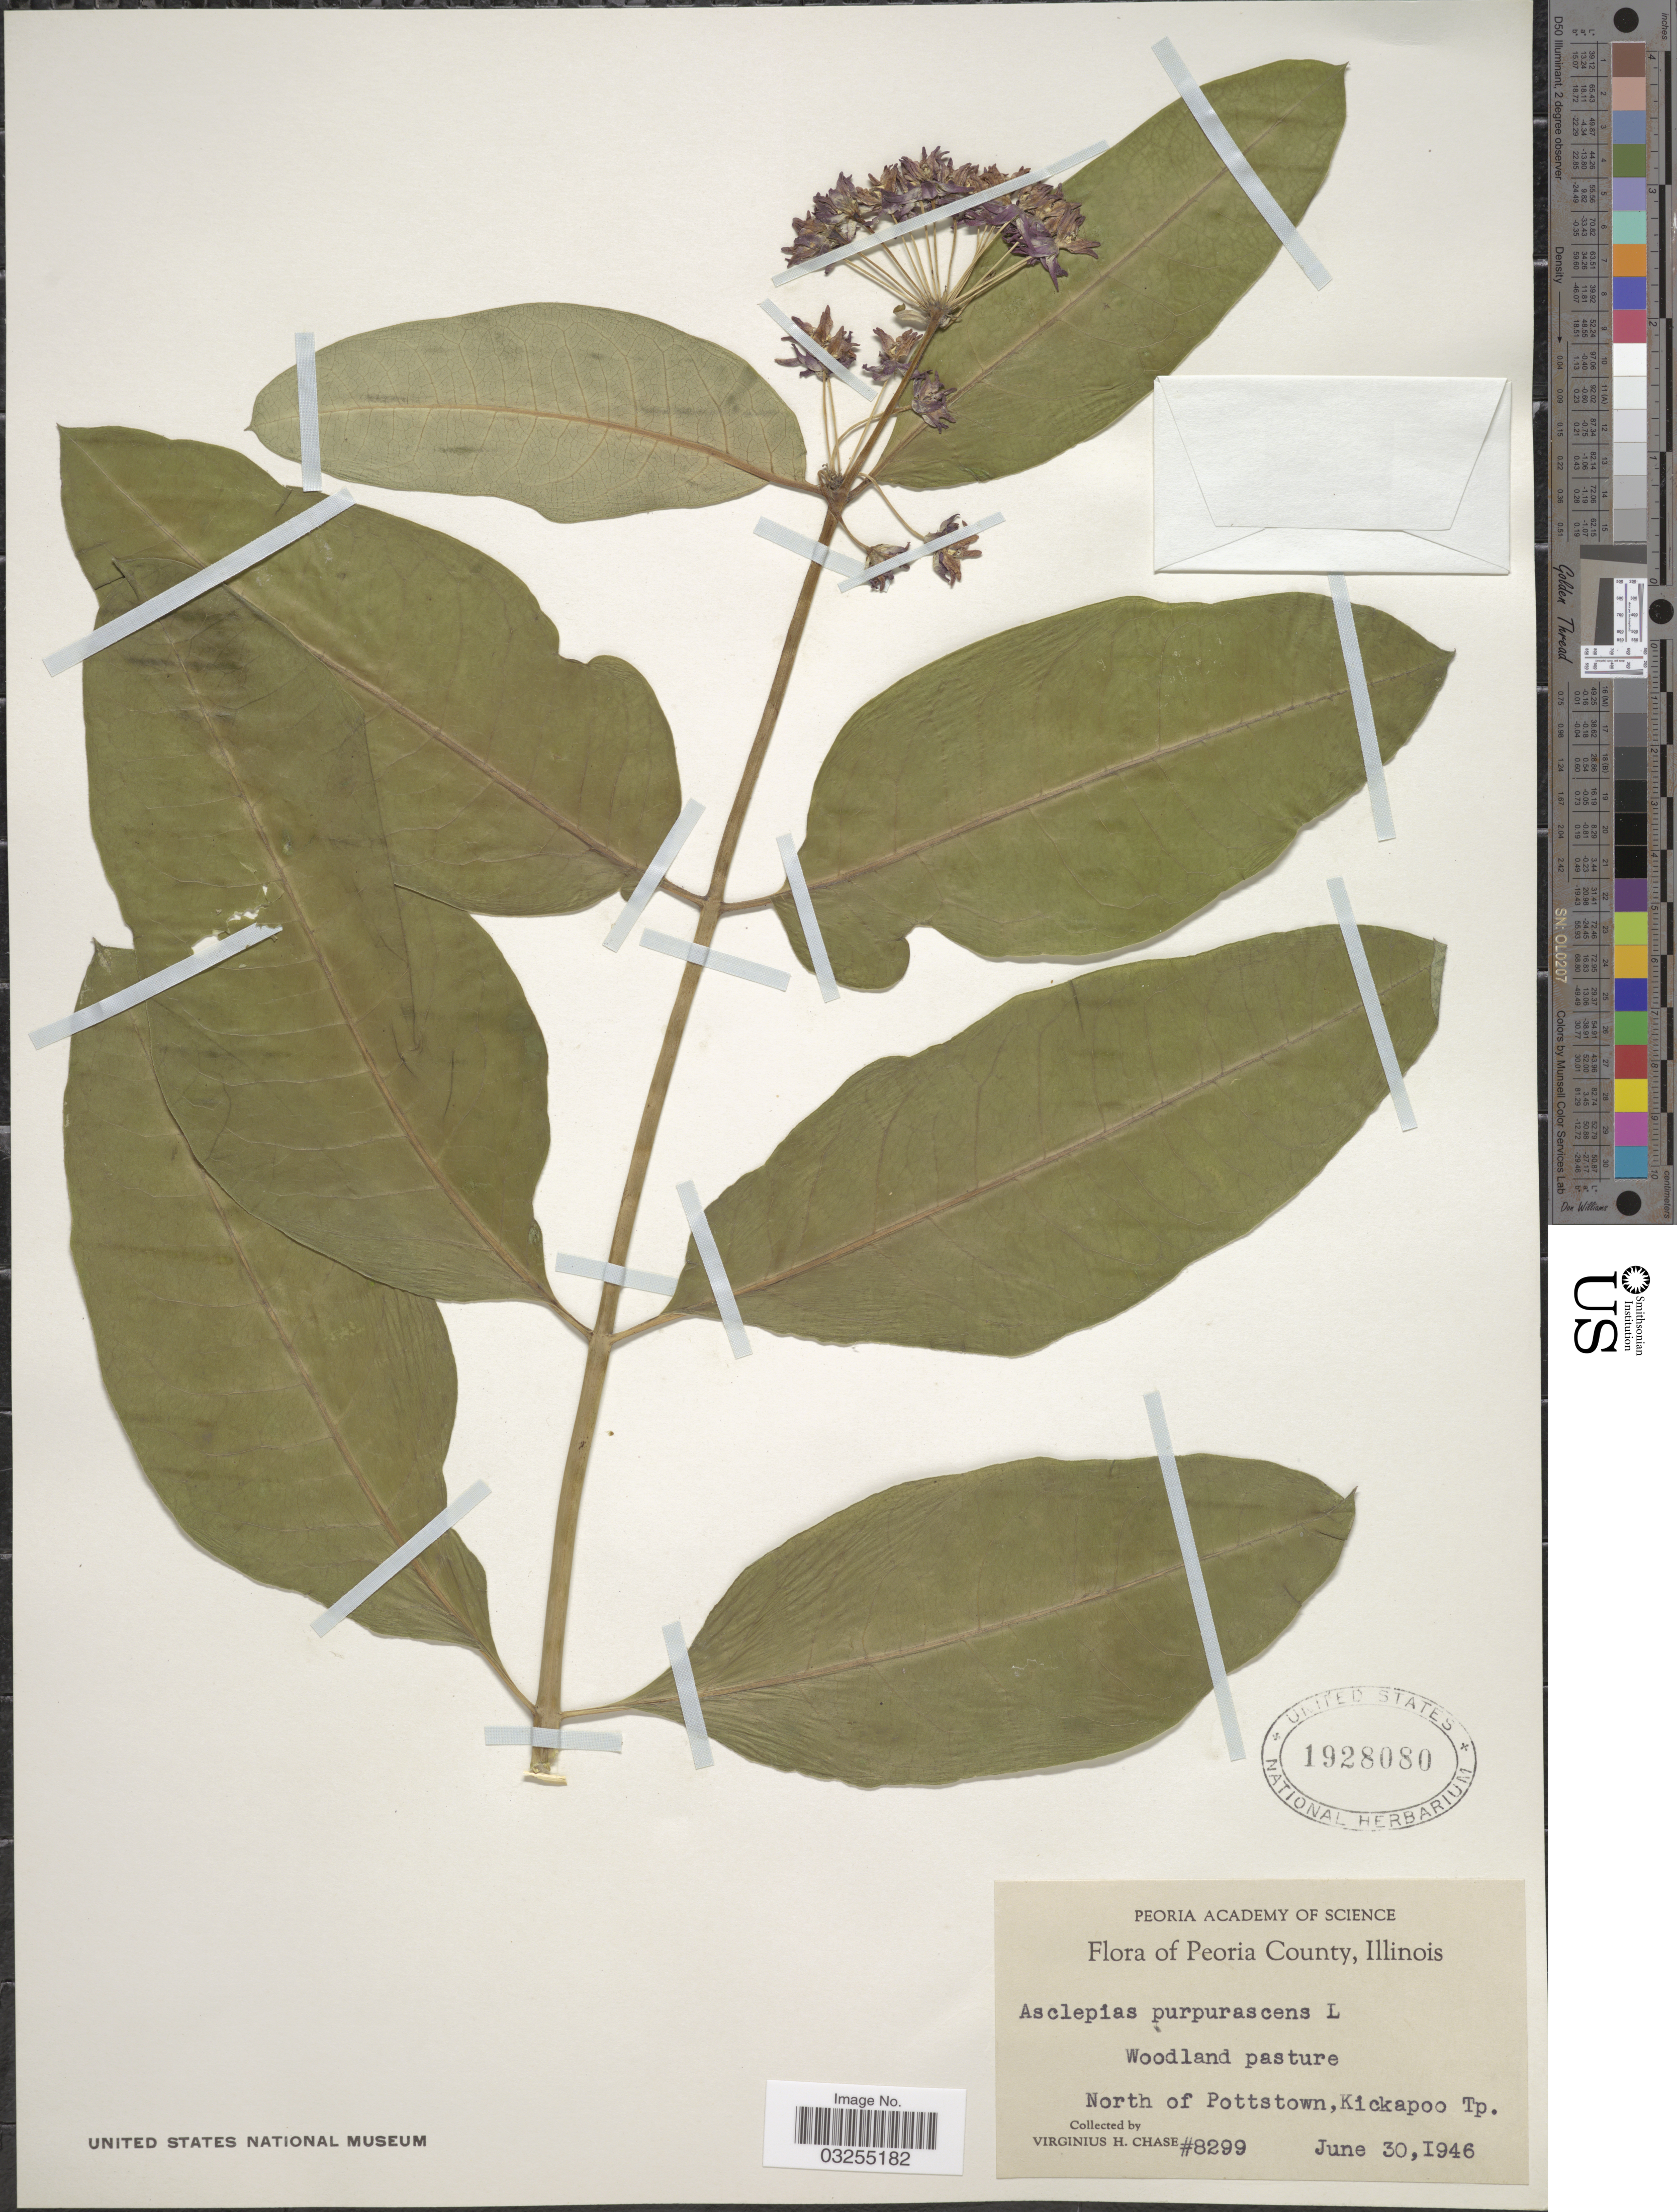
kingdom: Plantae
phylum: Tracheophyta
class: Magnoliopsida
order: Gentianales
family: Apocynaceae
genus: Asclepias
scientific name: Asclepias purpurascens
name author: L.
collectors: V. H. Chase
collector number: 8299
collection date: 1946-06-30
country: United States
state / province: Illinois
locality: Peoria County. North of Pottstown, Kickapoo Tp.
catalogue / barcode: US 1928080